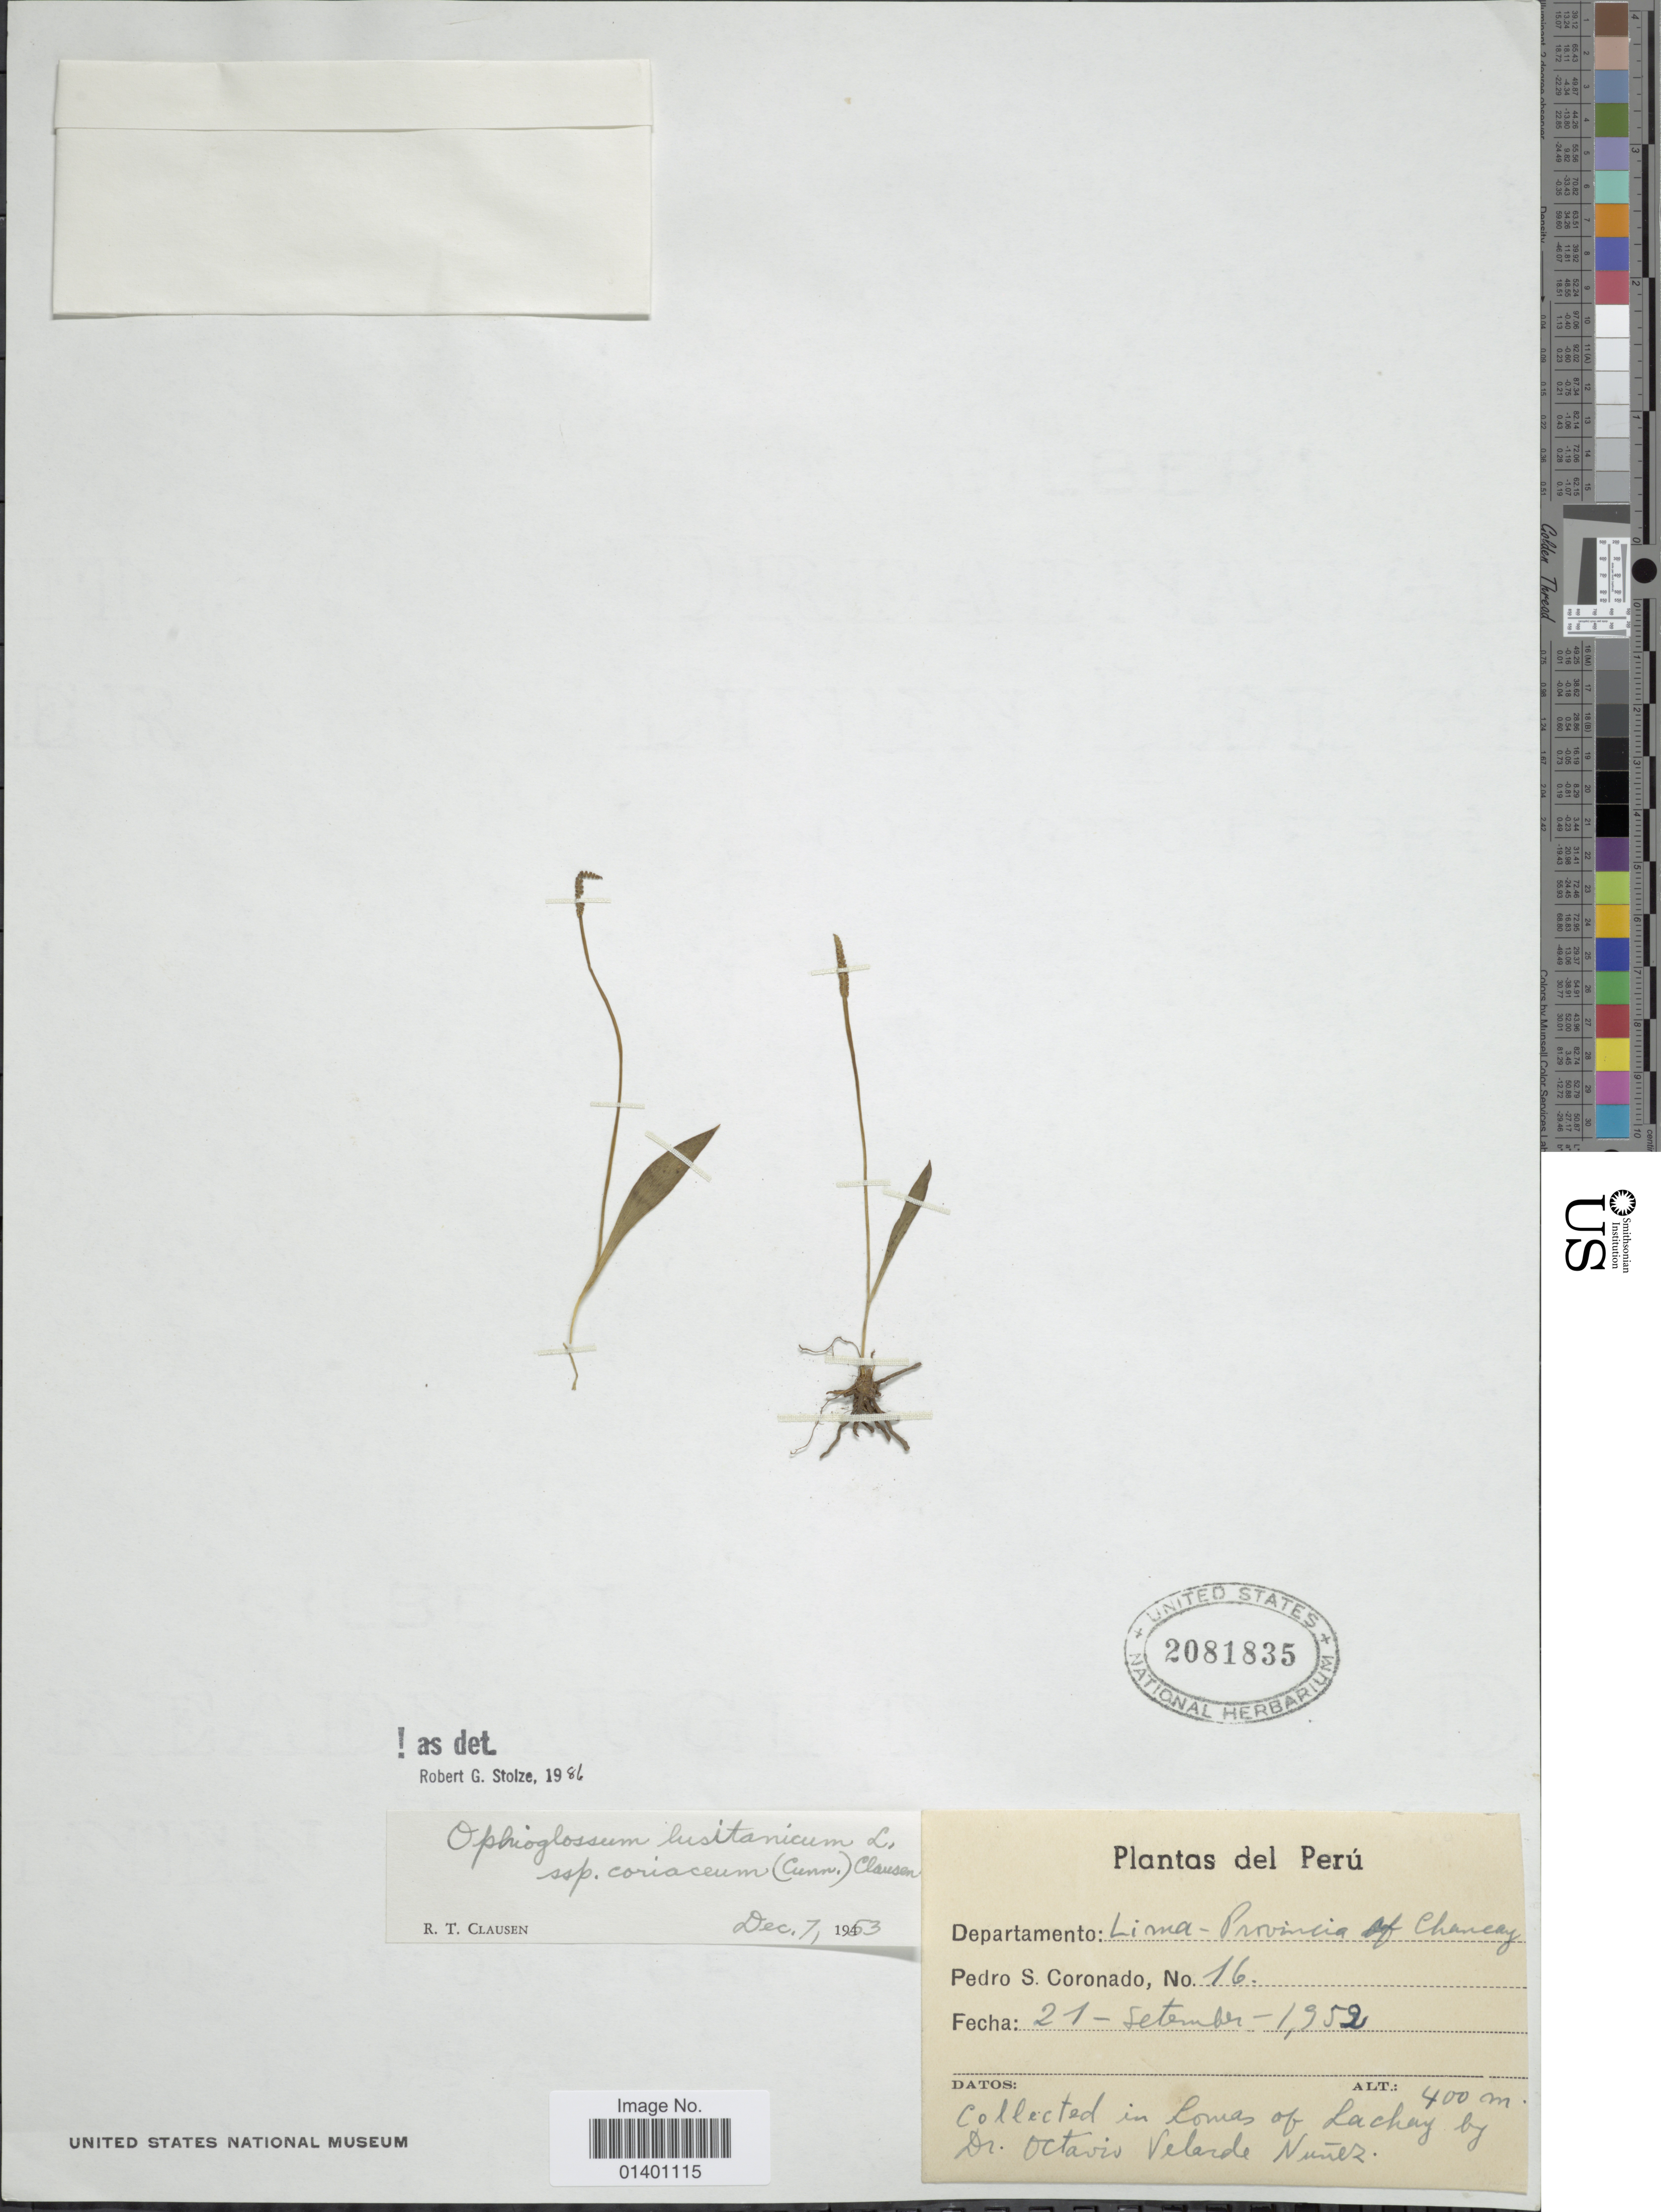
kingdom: Plantae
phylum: Tracheophyta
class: Polypodiopsida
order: Ophioglossales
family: Ophioglossaceae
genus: Ophioglossum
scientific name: Ophioglossum coriaceum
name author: A. Cunn.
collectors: O. Nuñez & P. Coronado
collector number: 16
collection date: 1952-09-21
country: Peru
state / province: Lima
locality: Lomas of Lachay, Provincia of Chancay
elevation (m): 400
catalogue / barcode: US 2081835